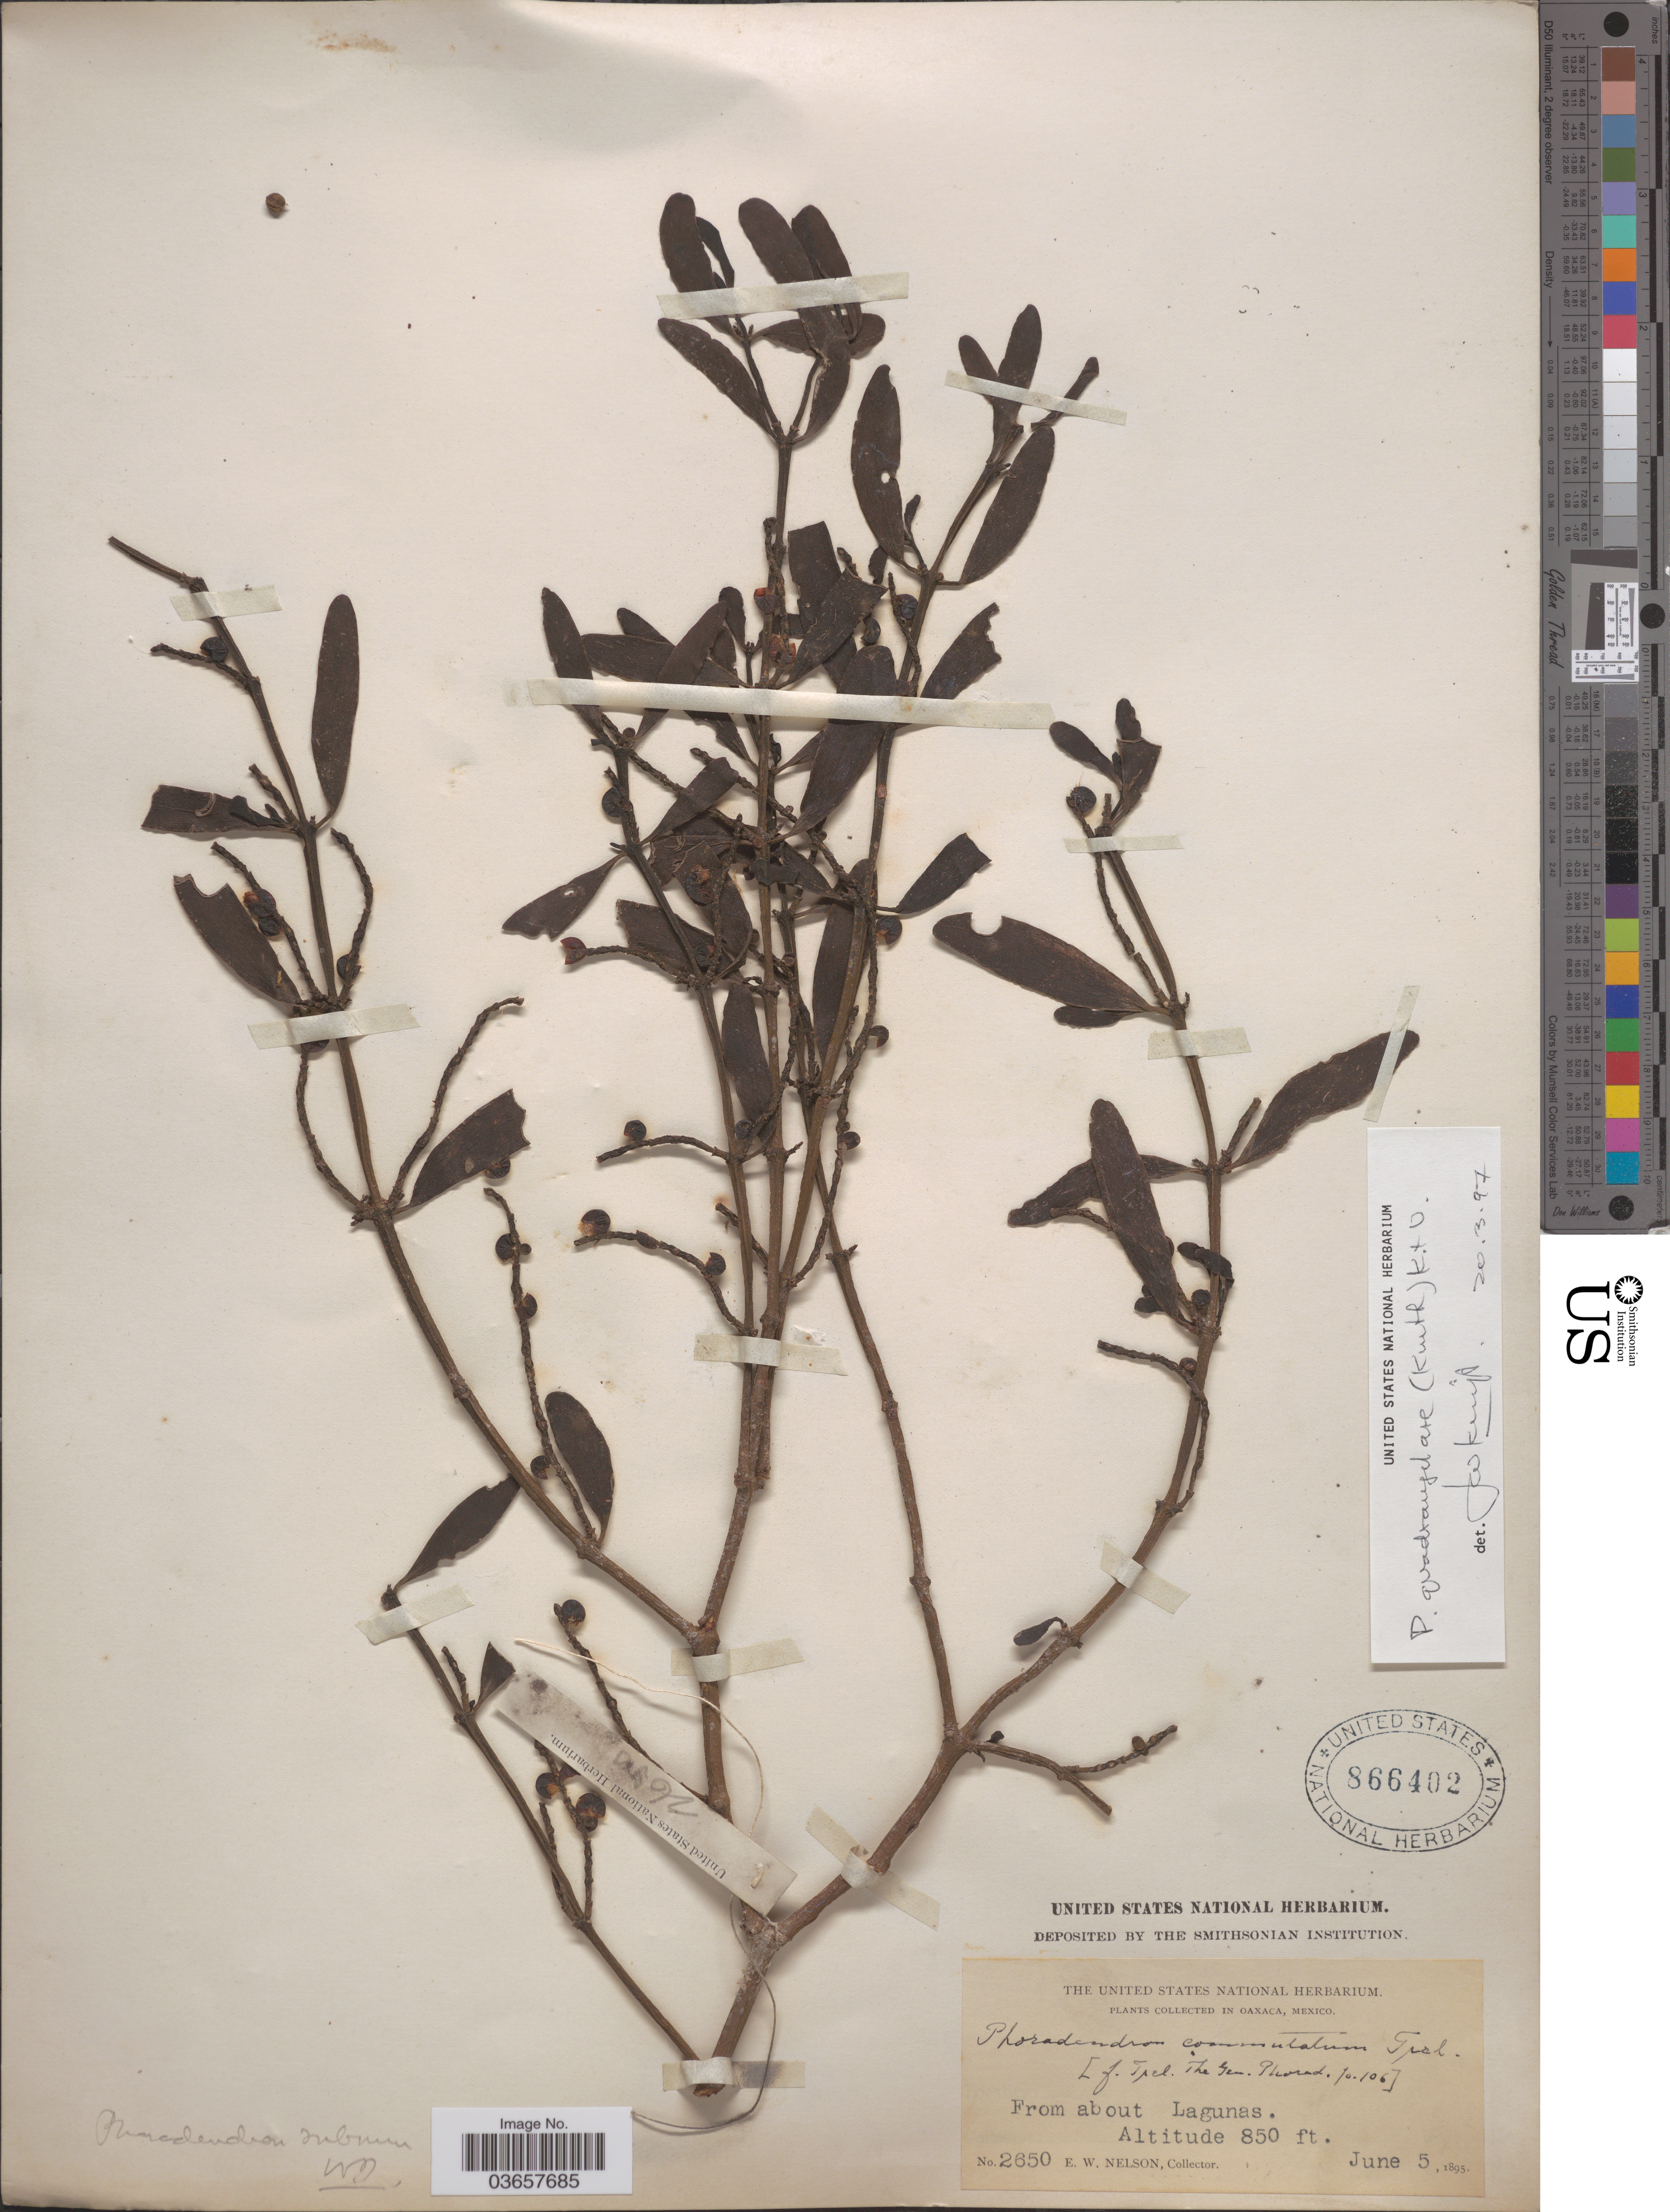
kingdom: Plantae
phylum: Tracheophyta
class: Magnoliopsida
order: Santalales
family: Viscaceae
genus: Phoradendron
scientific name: Phoradendron quadrangulare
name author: (Kunth) Griseb.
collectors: E. W. Nelson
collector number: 2650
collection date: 1895-06-05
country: Mexico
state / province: Oaxaca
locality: From about Lagunas.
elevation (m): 259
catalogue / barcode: US 866402